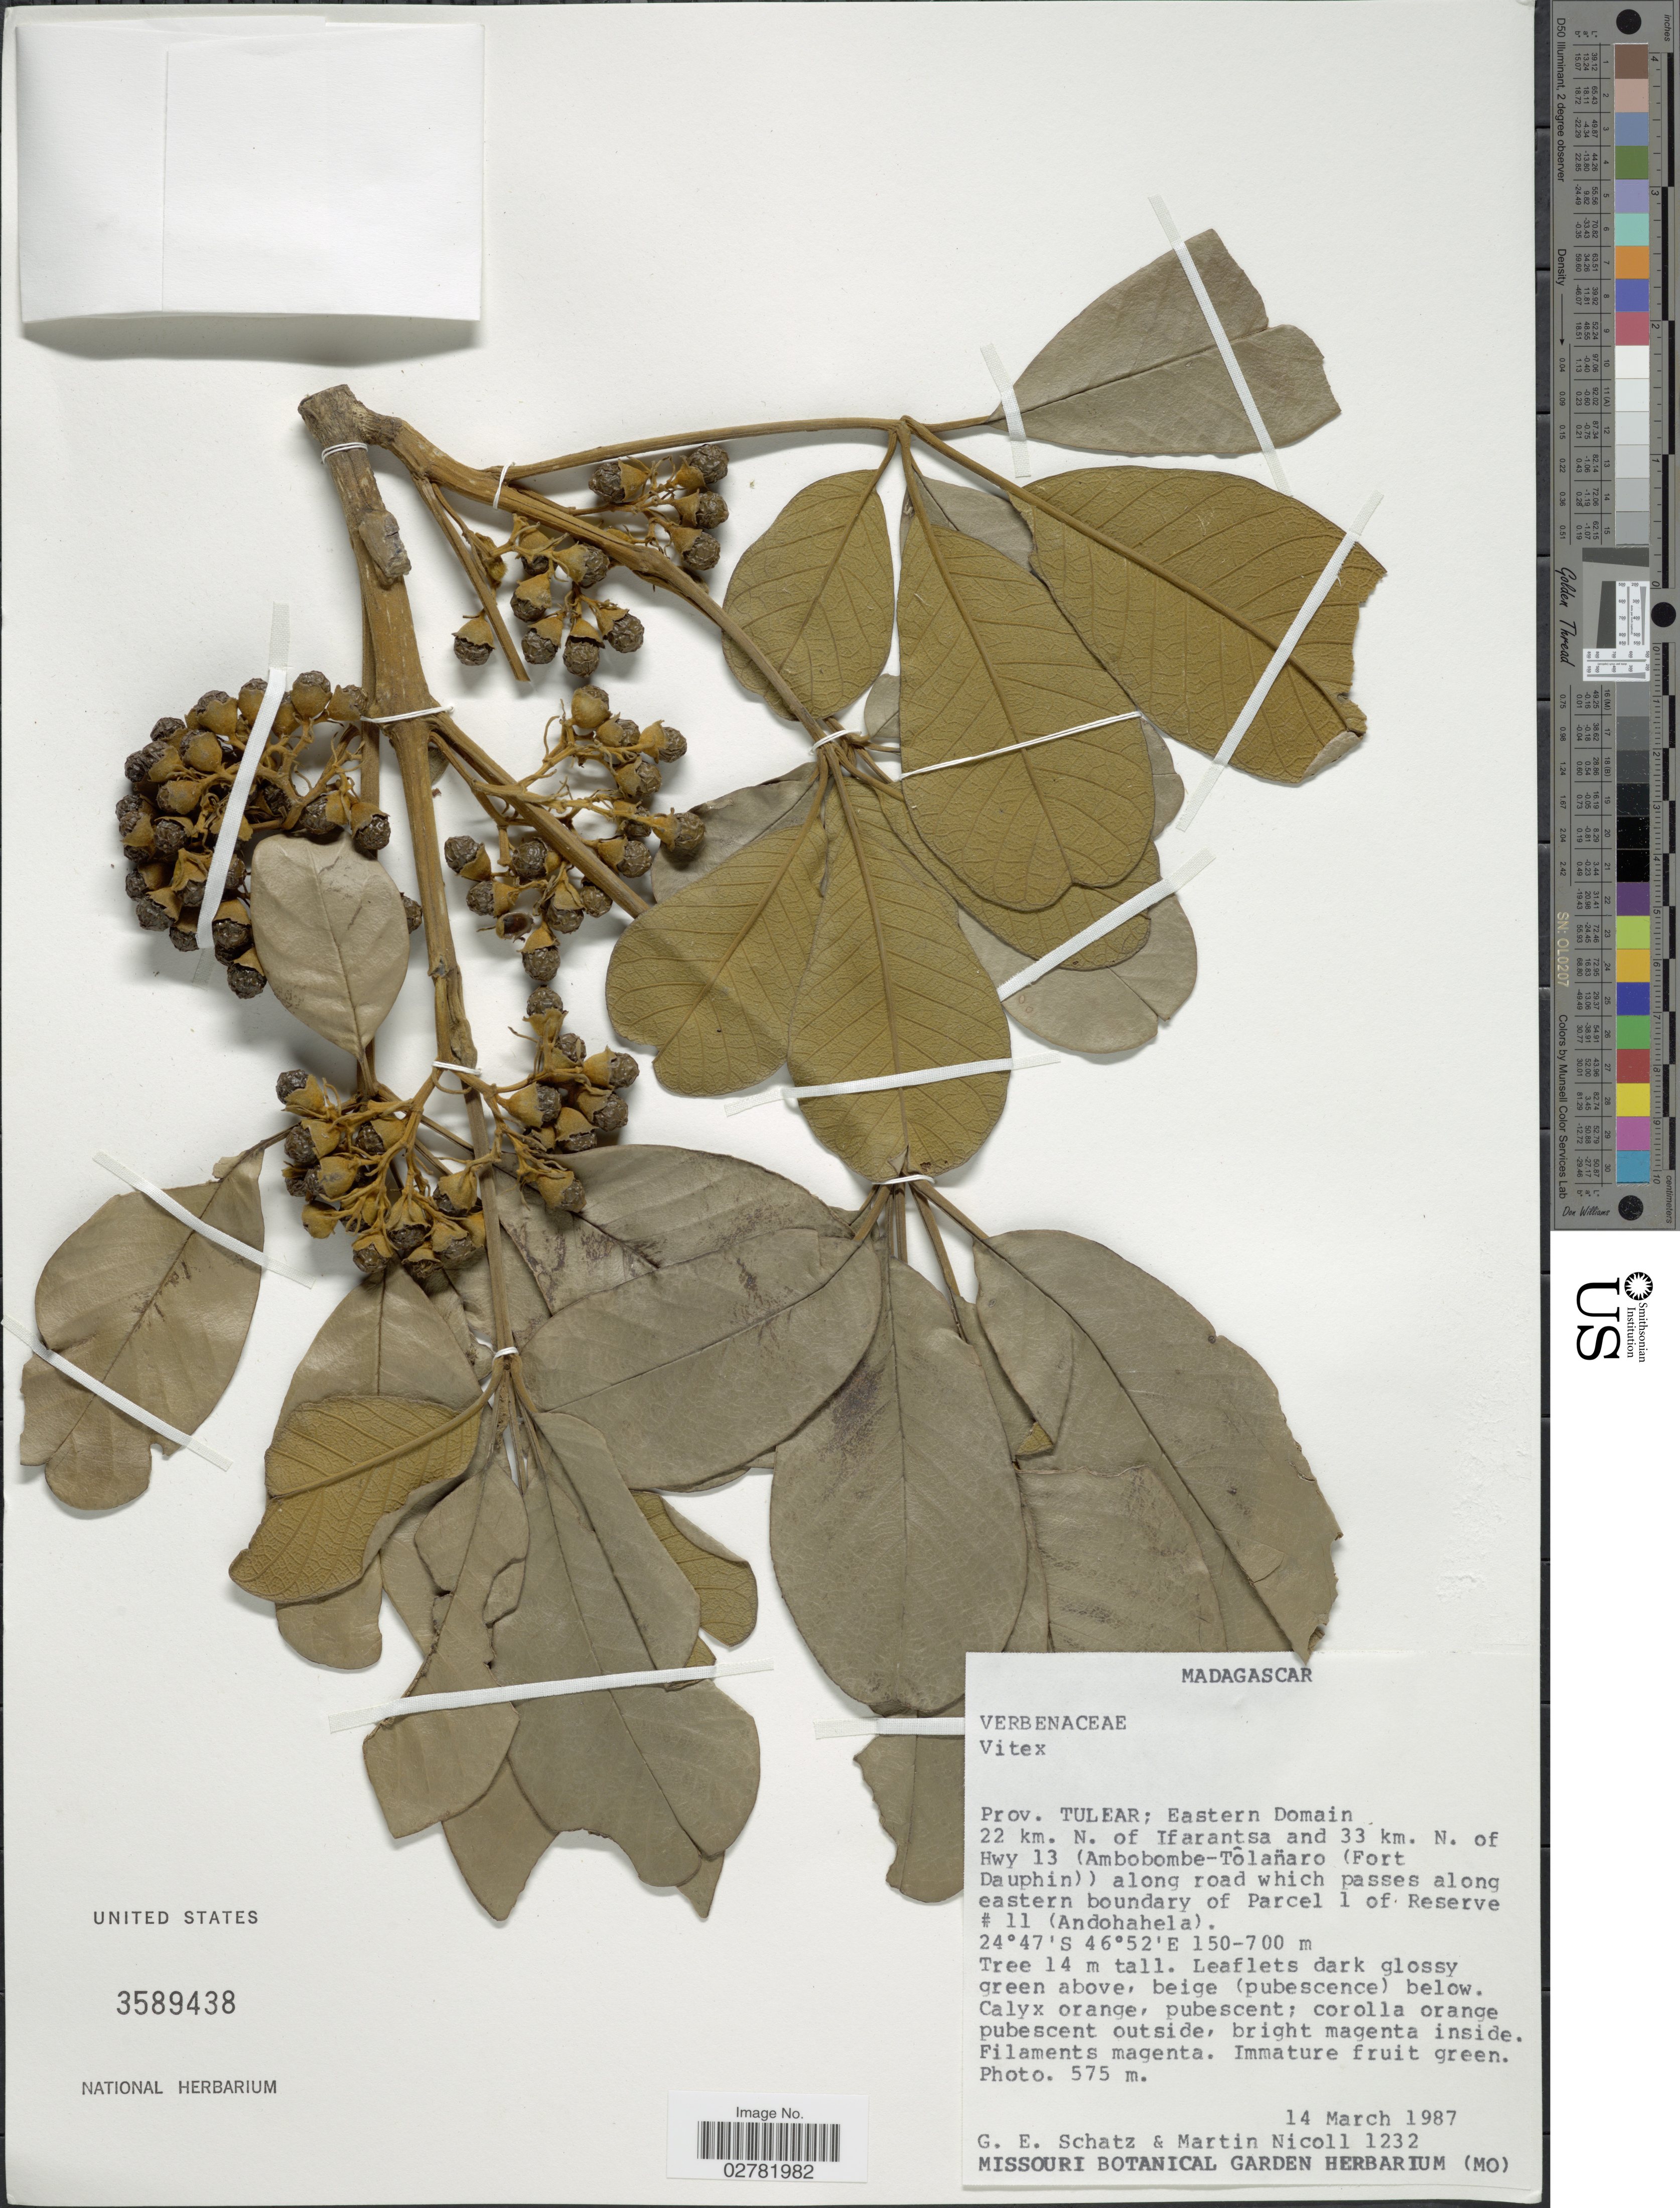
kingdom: Plantae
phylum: Tracheophyta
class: Magnoliopsida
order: Lamiales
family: Lamiaceae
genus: Vitex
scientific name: Vitex sp.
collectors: G. Schatz & M. Nicoll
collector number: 1232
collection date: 1987-03-14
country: Madagascar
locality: Prov. Tulear; Eastern Domain. 22 km. N. of Ifarantsa and 33 km. N. of Hwy 13 (Ambobombe-Tôlanaro (Fort Dauphin) along road which passes along eastern boundary of Parcel 1 of Reserve # 11 (Andohahela).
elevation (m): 150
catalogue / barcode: US 3589438